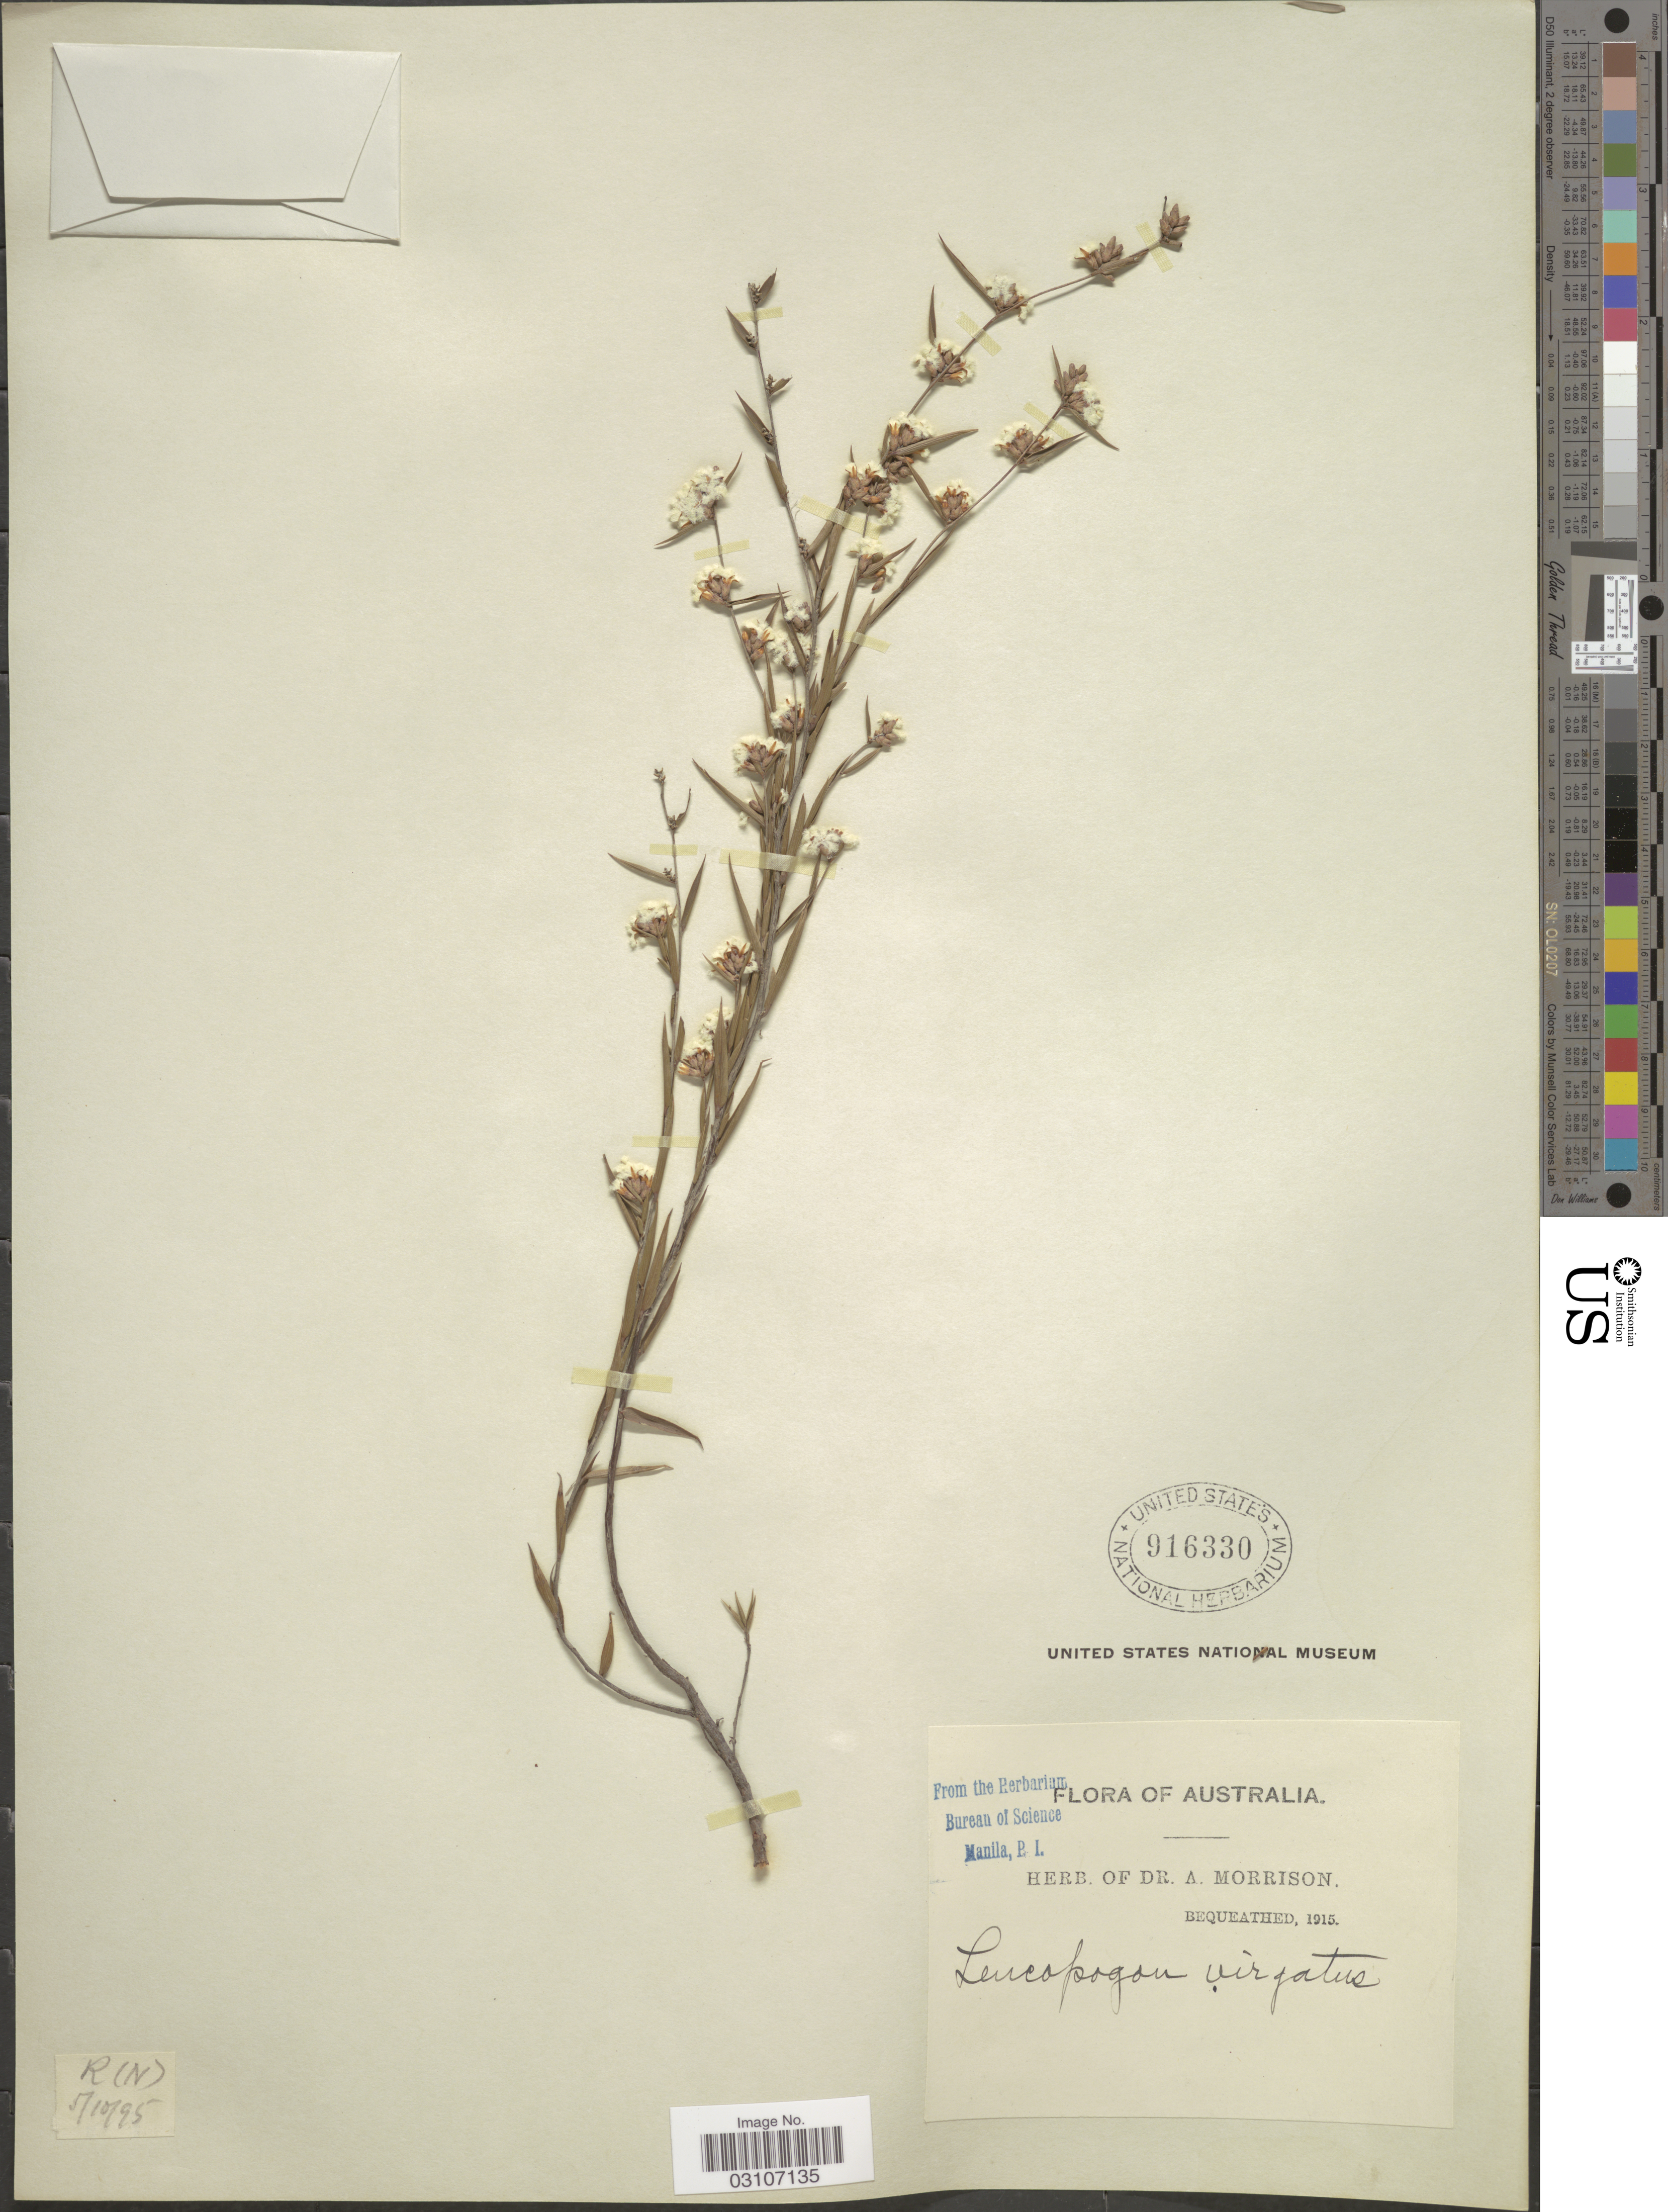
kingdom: Plantae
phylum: Tracheophyta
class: Magnoliopsida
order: Ericales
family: Ericaceae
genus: Leucopogon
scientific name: Leucopogon virgatus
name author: R. Br.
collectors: ex herb. Dr. A. Morrison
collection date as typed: Transcribed d/m/y: 5/10/95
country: Australia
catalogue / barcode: US 916330